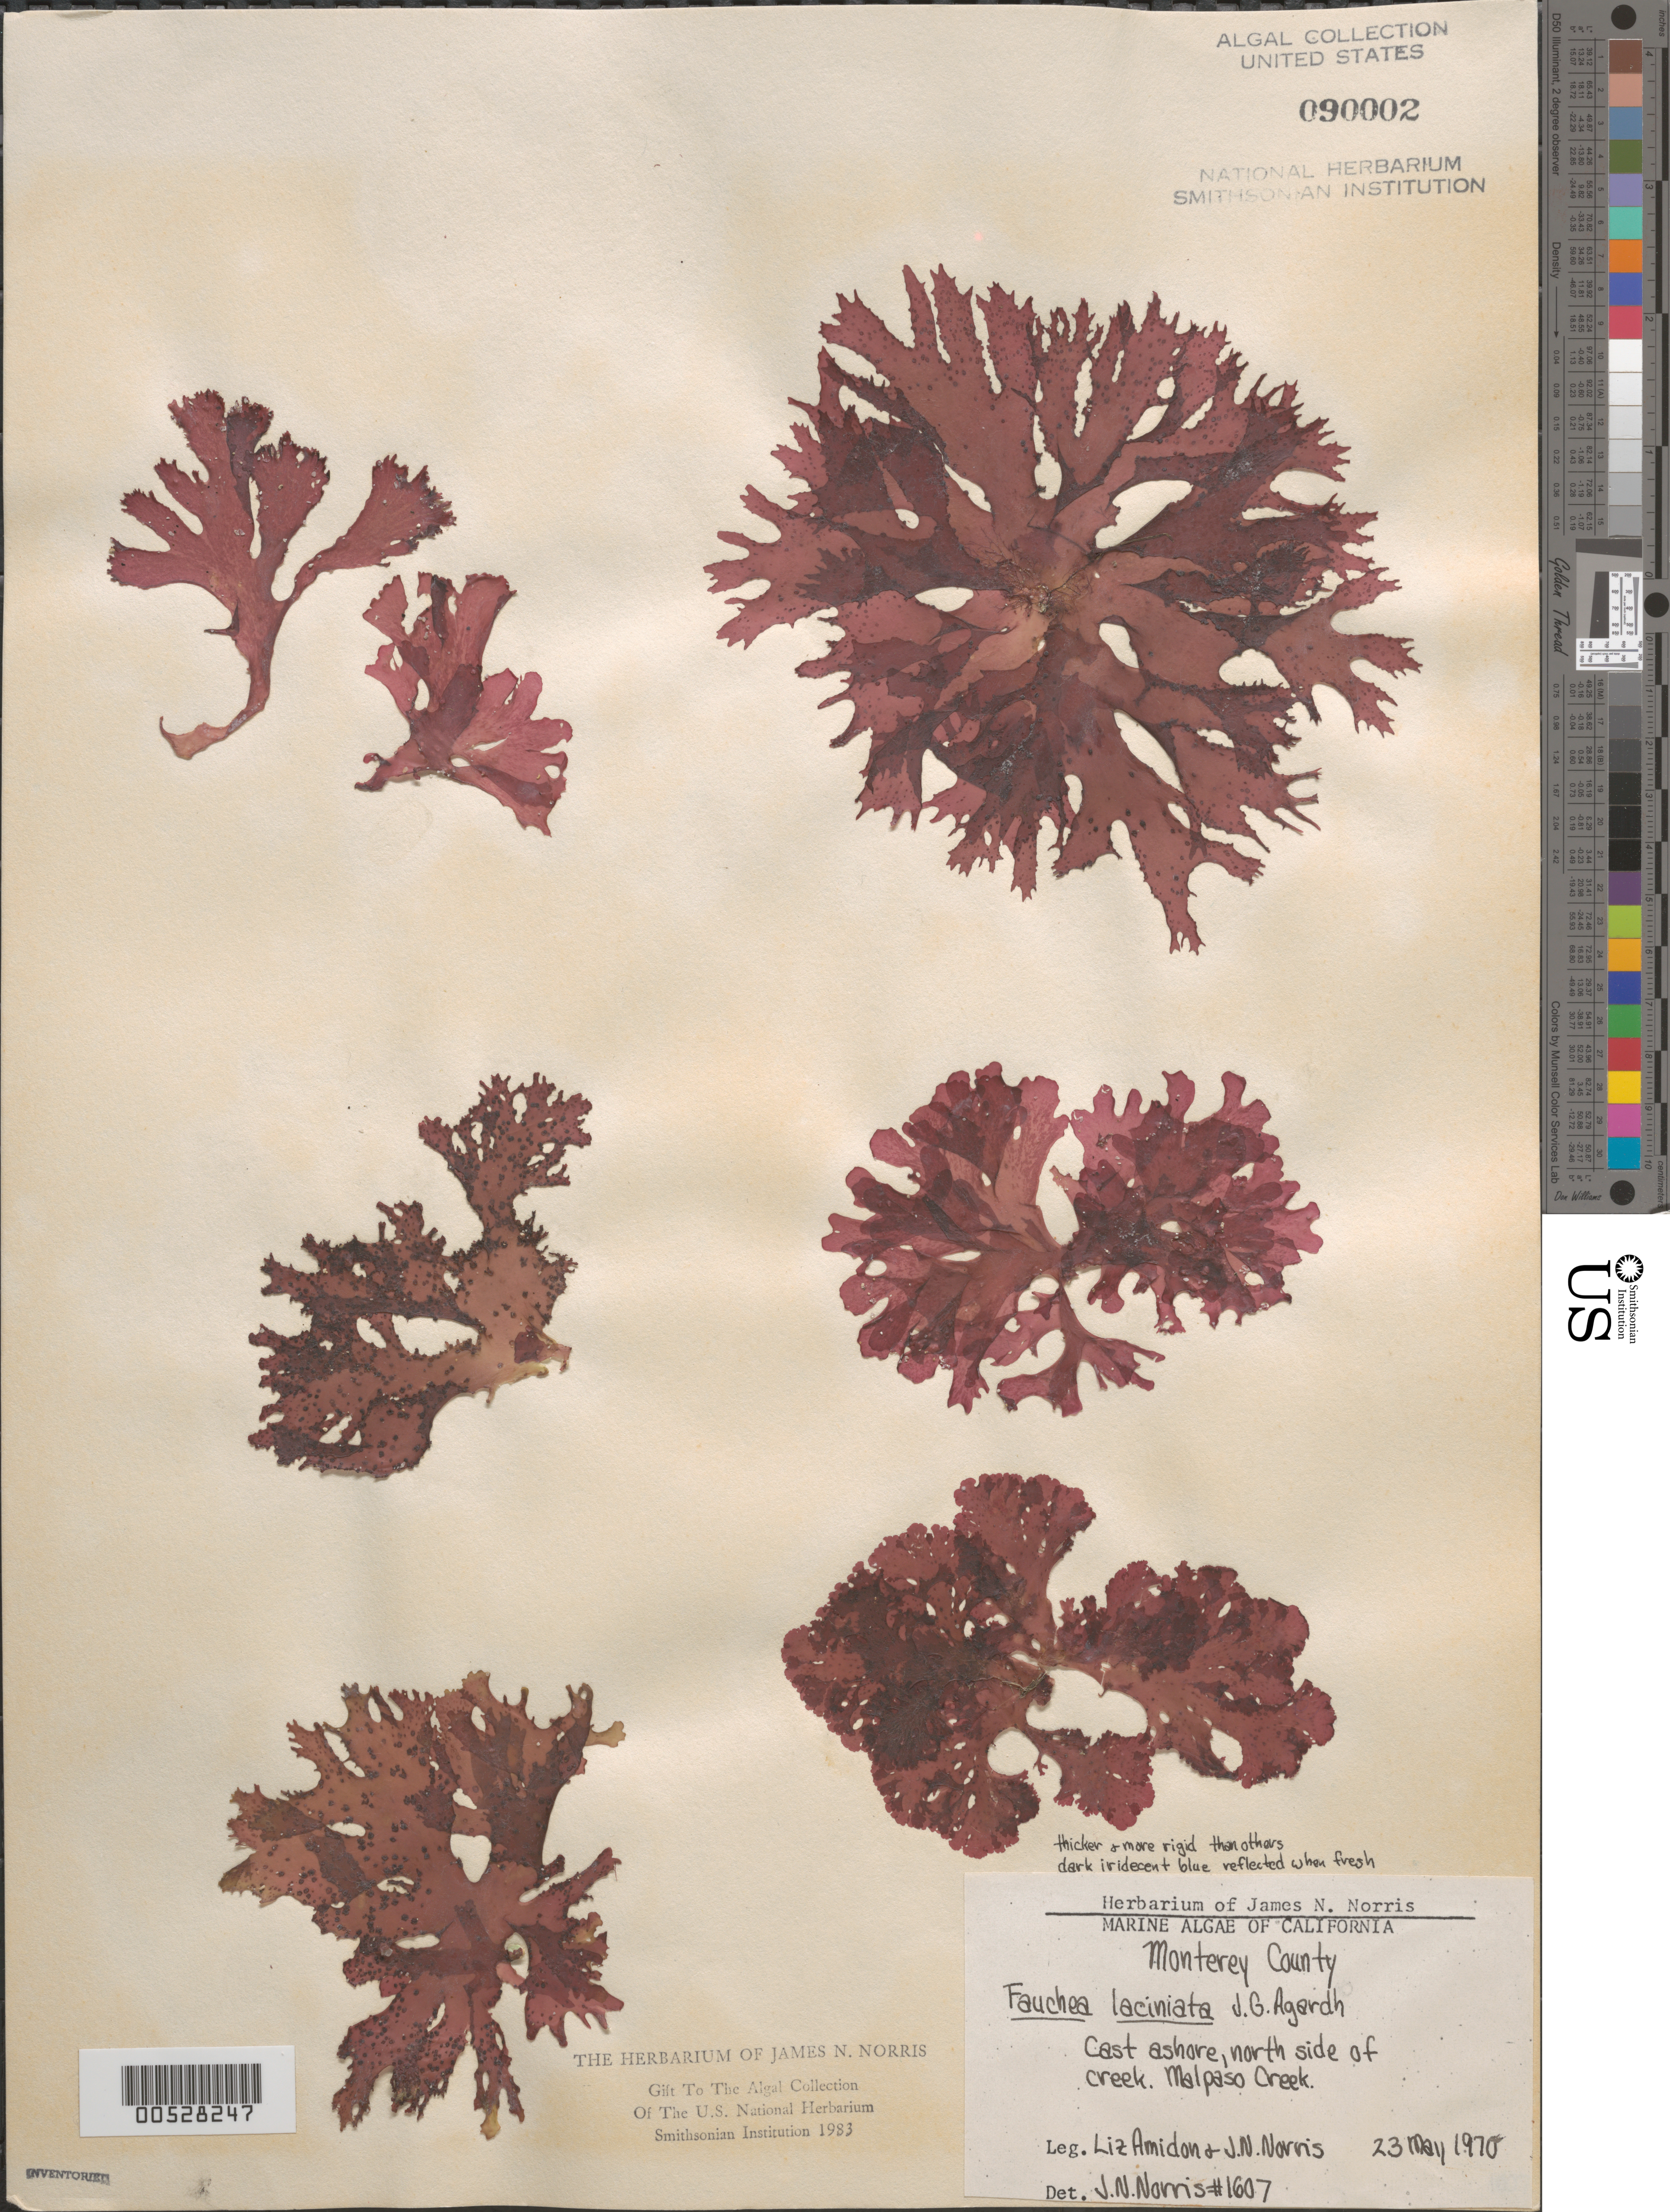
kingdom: Plantae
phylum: Rhodophyta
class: Florideophyceae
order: Rhodymeniales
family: Faucheaceae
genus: Gloiocladia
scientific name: Gloiocladia laciniata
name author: (J. Agardh) Rodríguez-Prieto & N. Sánchez in Rodríguez-Prieto et al.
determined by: Algae name updating Project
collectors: E. Amidon & J. N. Norris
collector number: JN-1607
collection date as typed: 23 May 1970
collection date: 1970-05-23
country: United States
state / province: California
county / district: Monterey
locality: Malpaso Creek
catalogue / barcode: US 90002